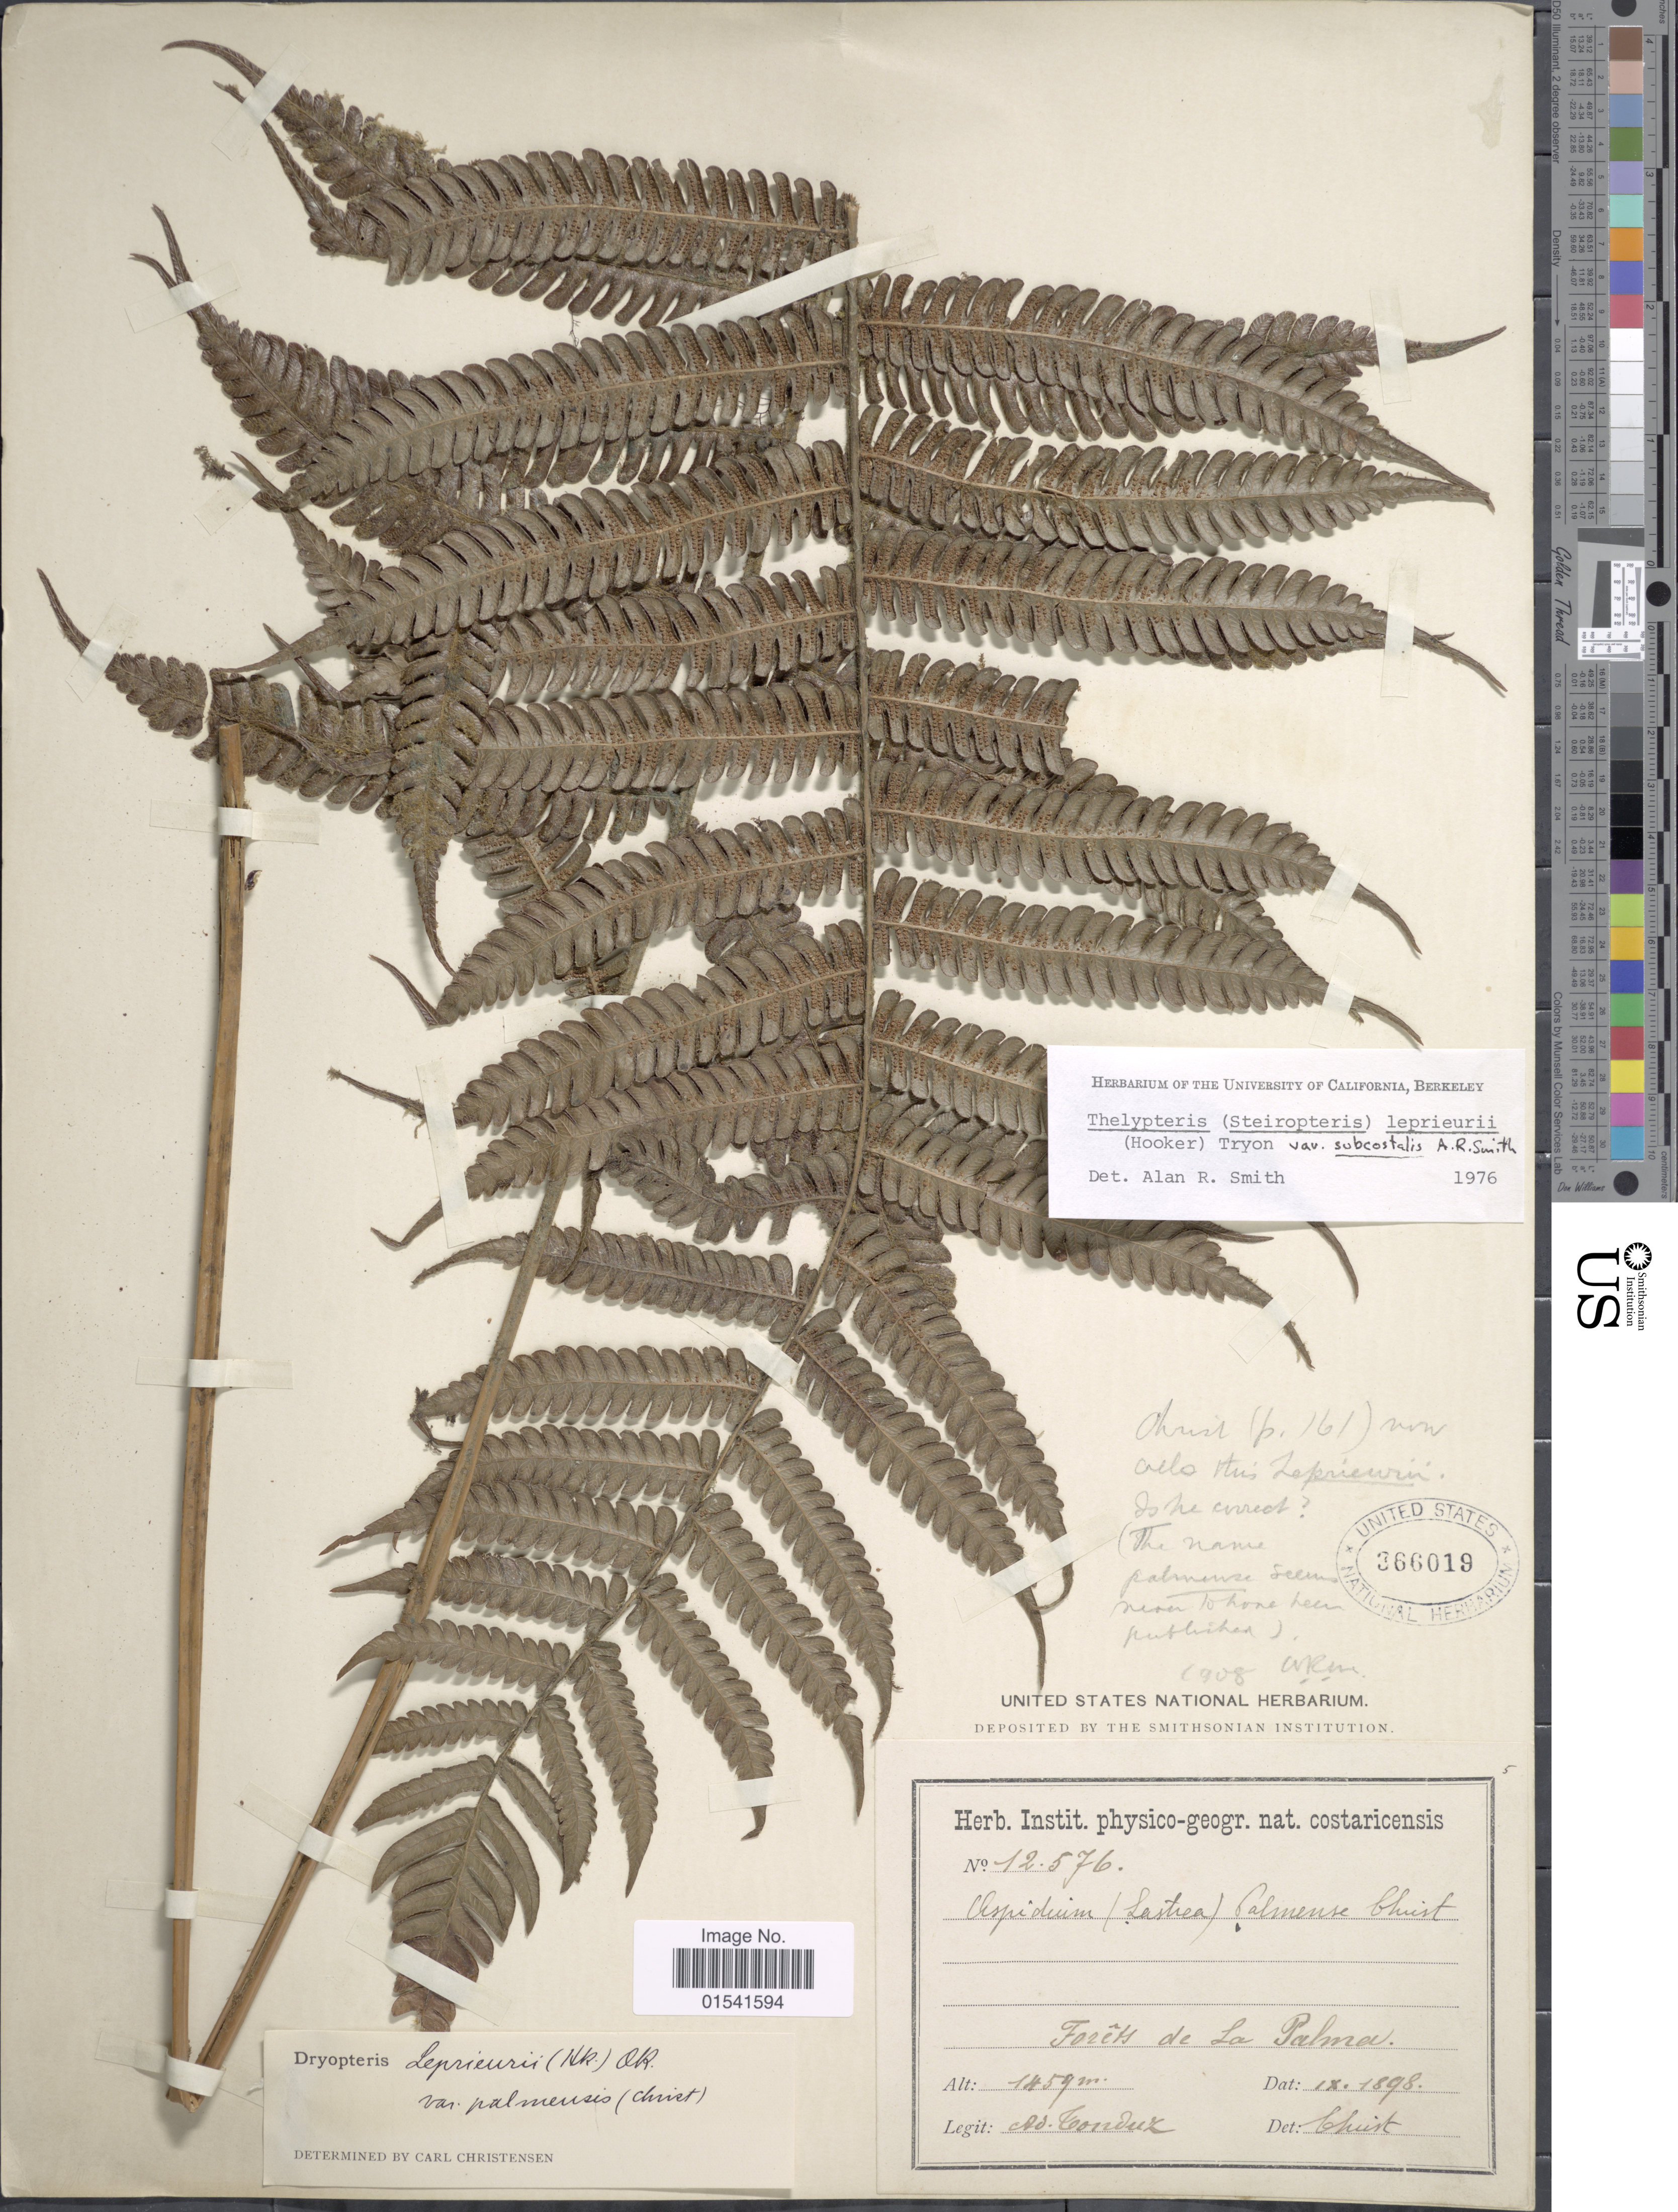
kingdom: Plantae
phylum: Tracheophyta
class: Polypodiopsida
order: Polypodiales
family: Thelypteridaceae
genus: Steiropteris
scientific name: Steiropteris leprieurii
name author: (Hook. f.) Pic. Serm.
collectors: A. Tonduz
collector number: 12576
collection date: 1898-09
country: Costa Rica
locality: Forêts de La Palma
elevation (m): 1459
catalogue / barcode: US 366019